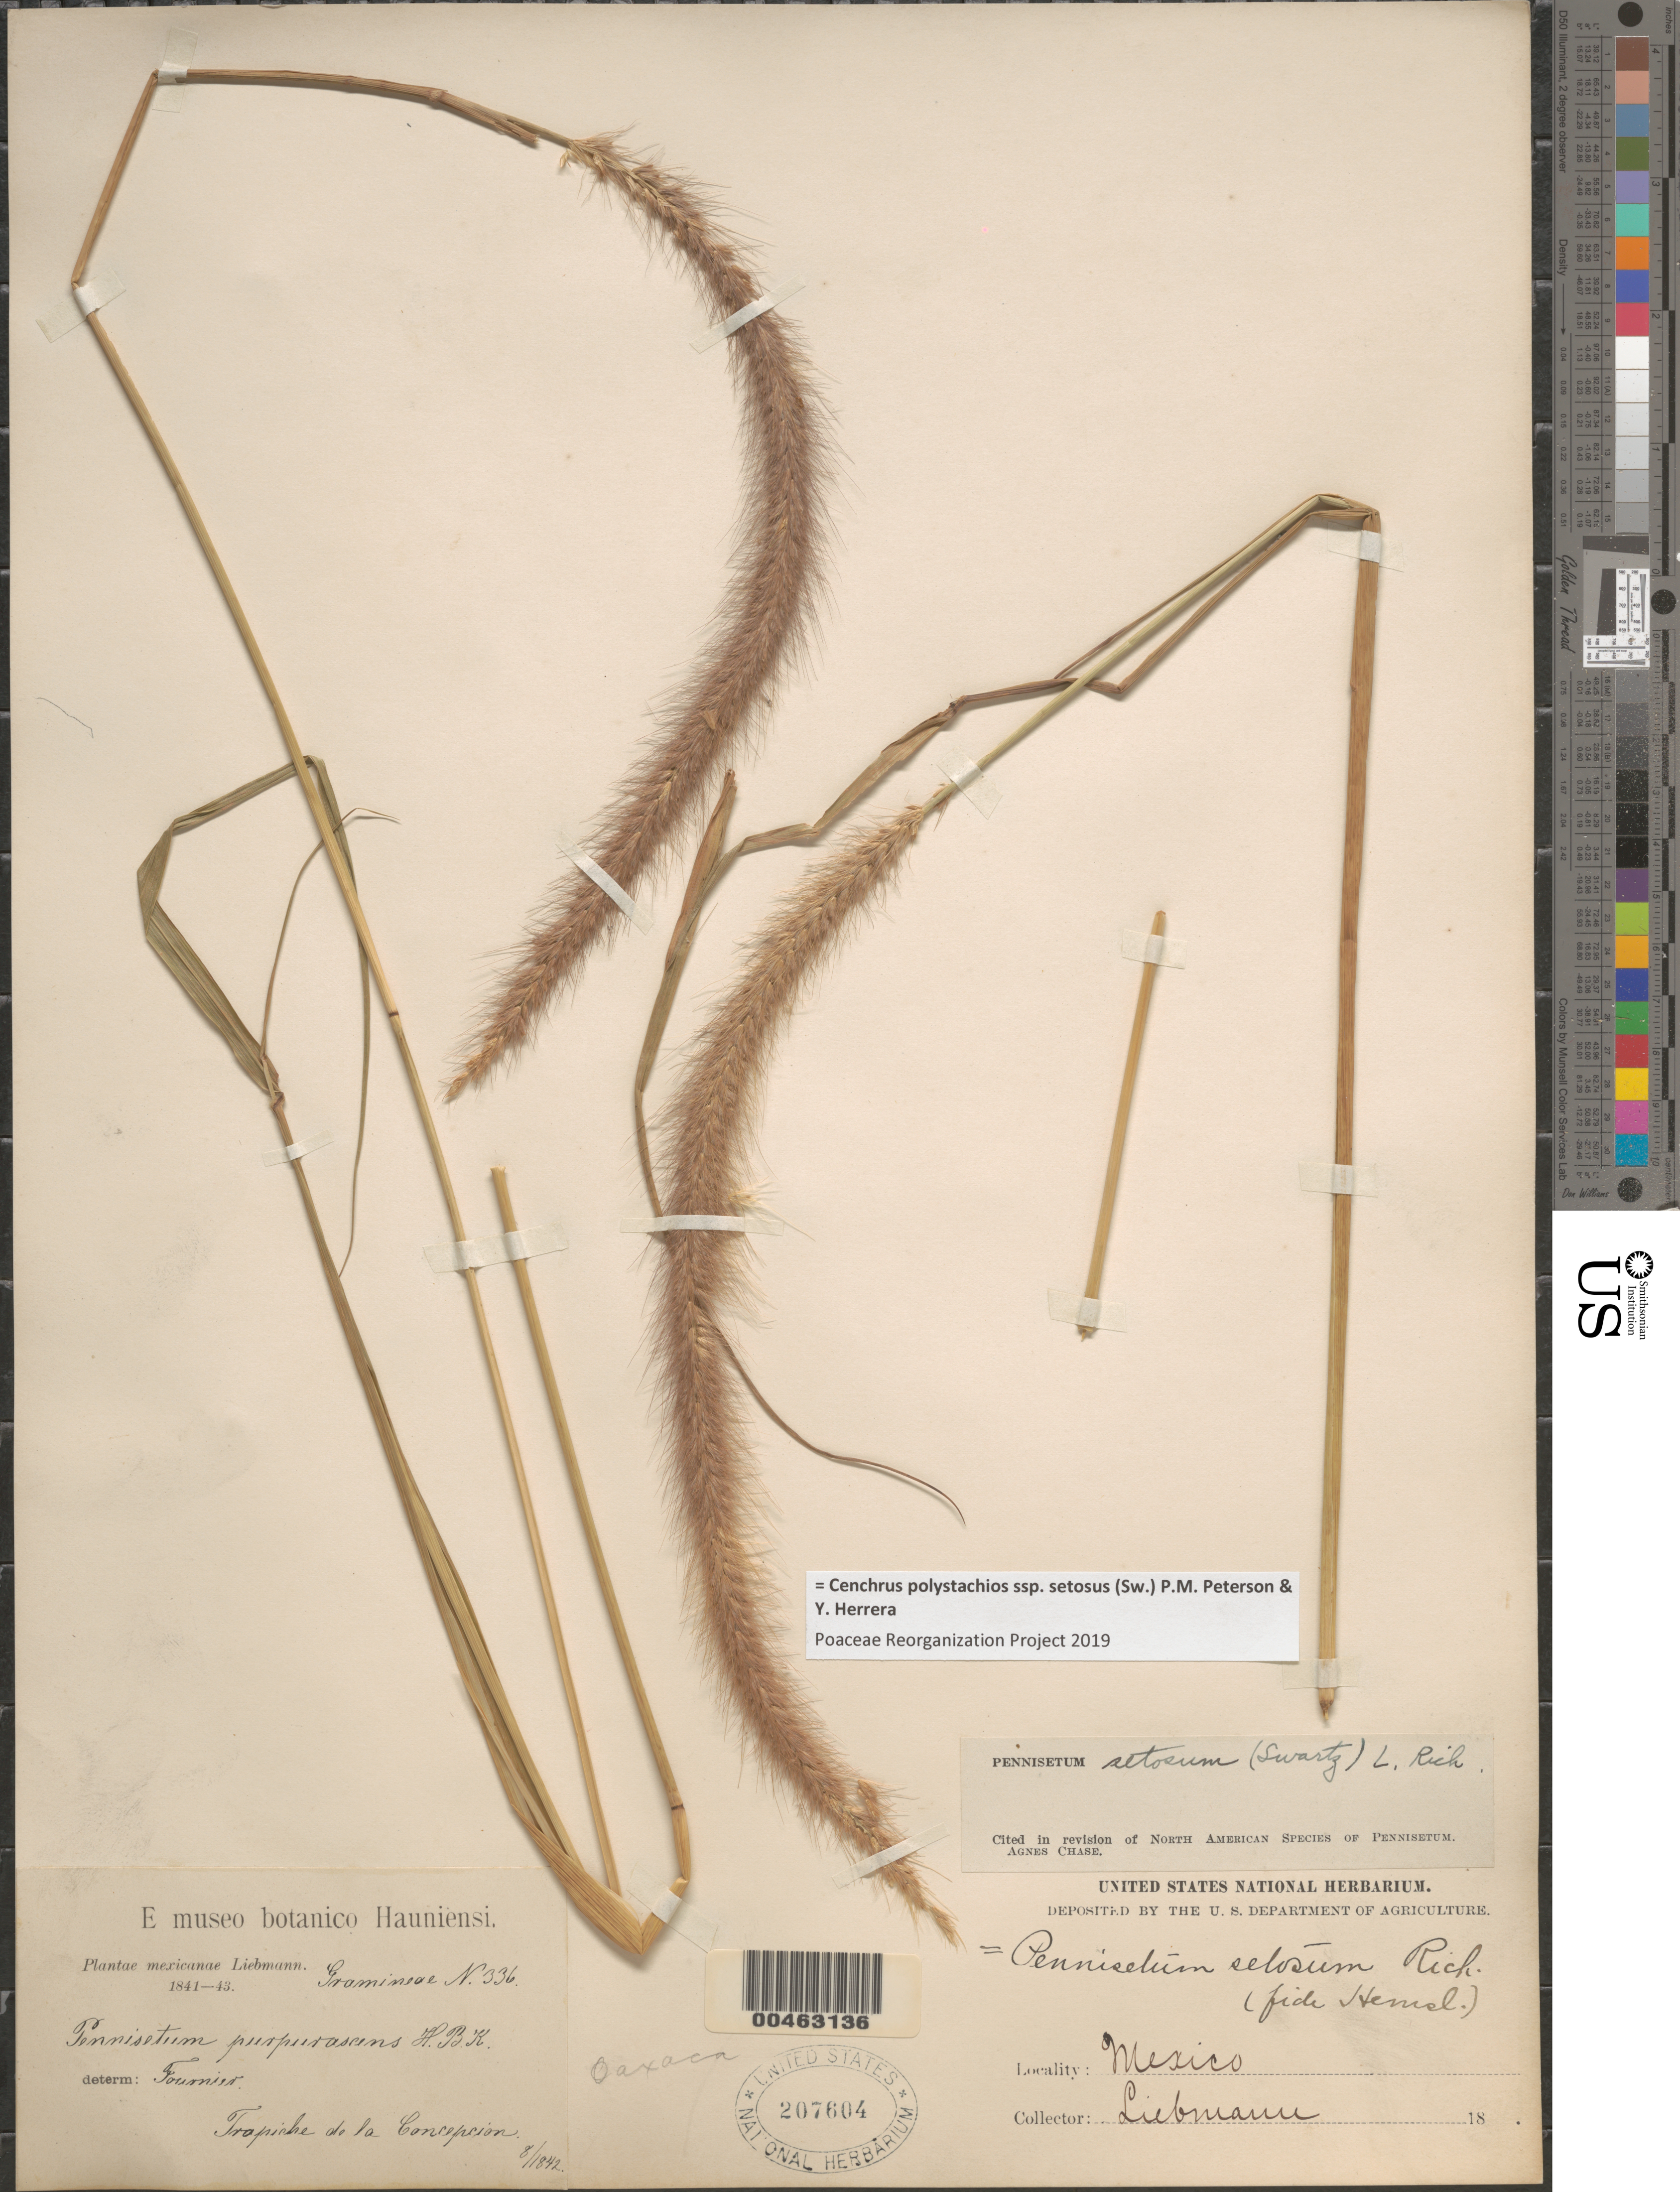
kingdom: Plantae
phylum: Tracheophyta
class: Liliopsida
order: Poales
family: Poaceae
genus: Cenchrus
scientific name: Cenchrus polystachios subsp. setosus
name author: (Sw.) P.M. Peterson & Y. Herrera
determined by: Poaceae Reorganization Project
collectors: F. M. Liebmann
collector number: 336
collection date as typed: Aug 1842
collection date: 1842-08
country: Mexico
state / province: Oaxaca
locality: Tropiche de la Concepcion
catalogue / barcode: US 207604